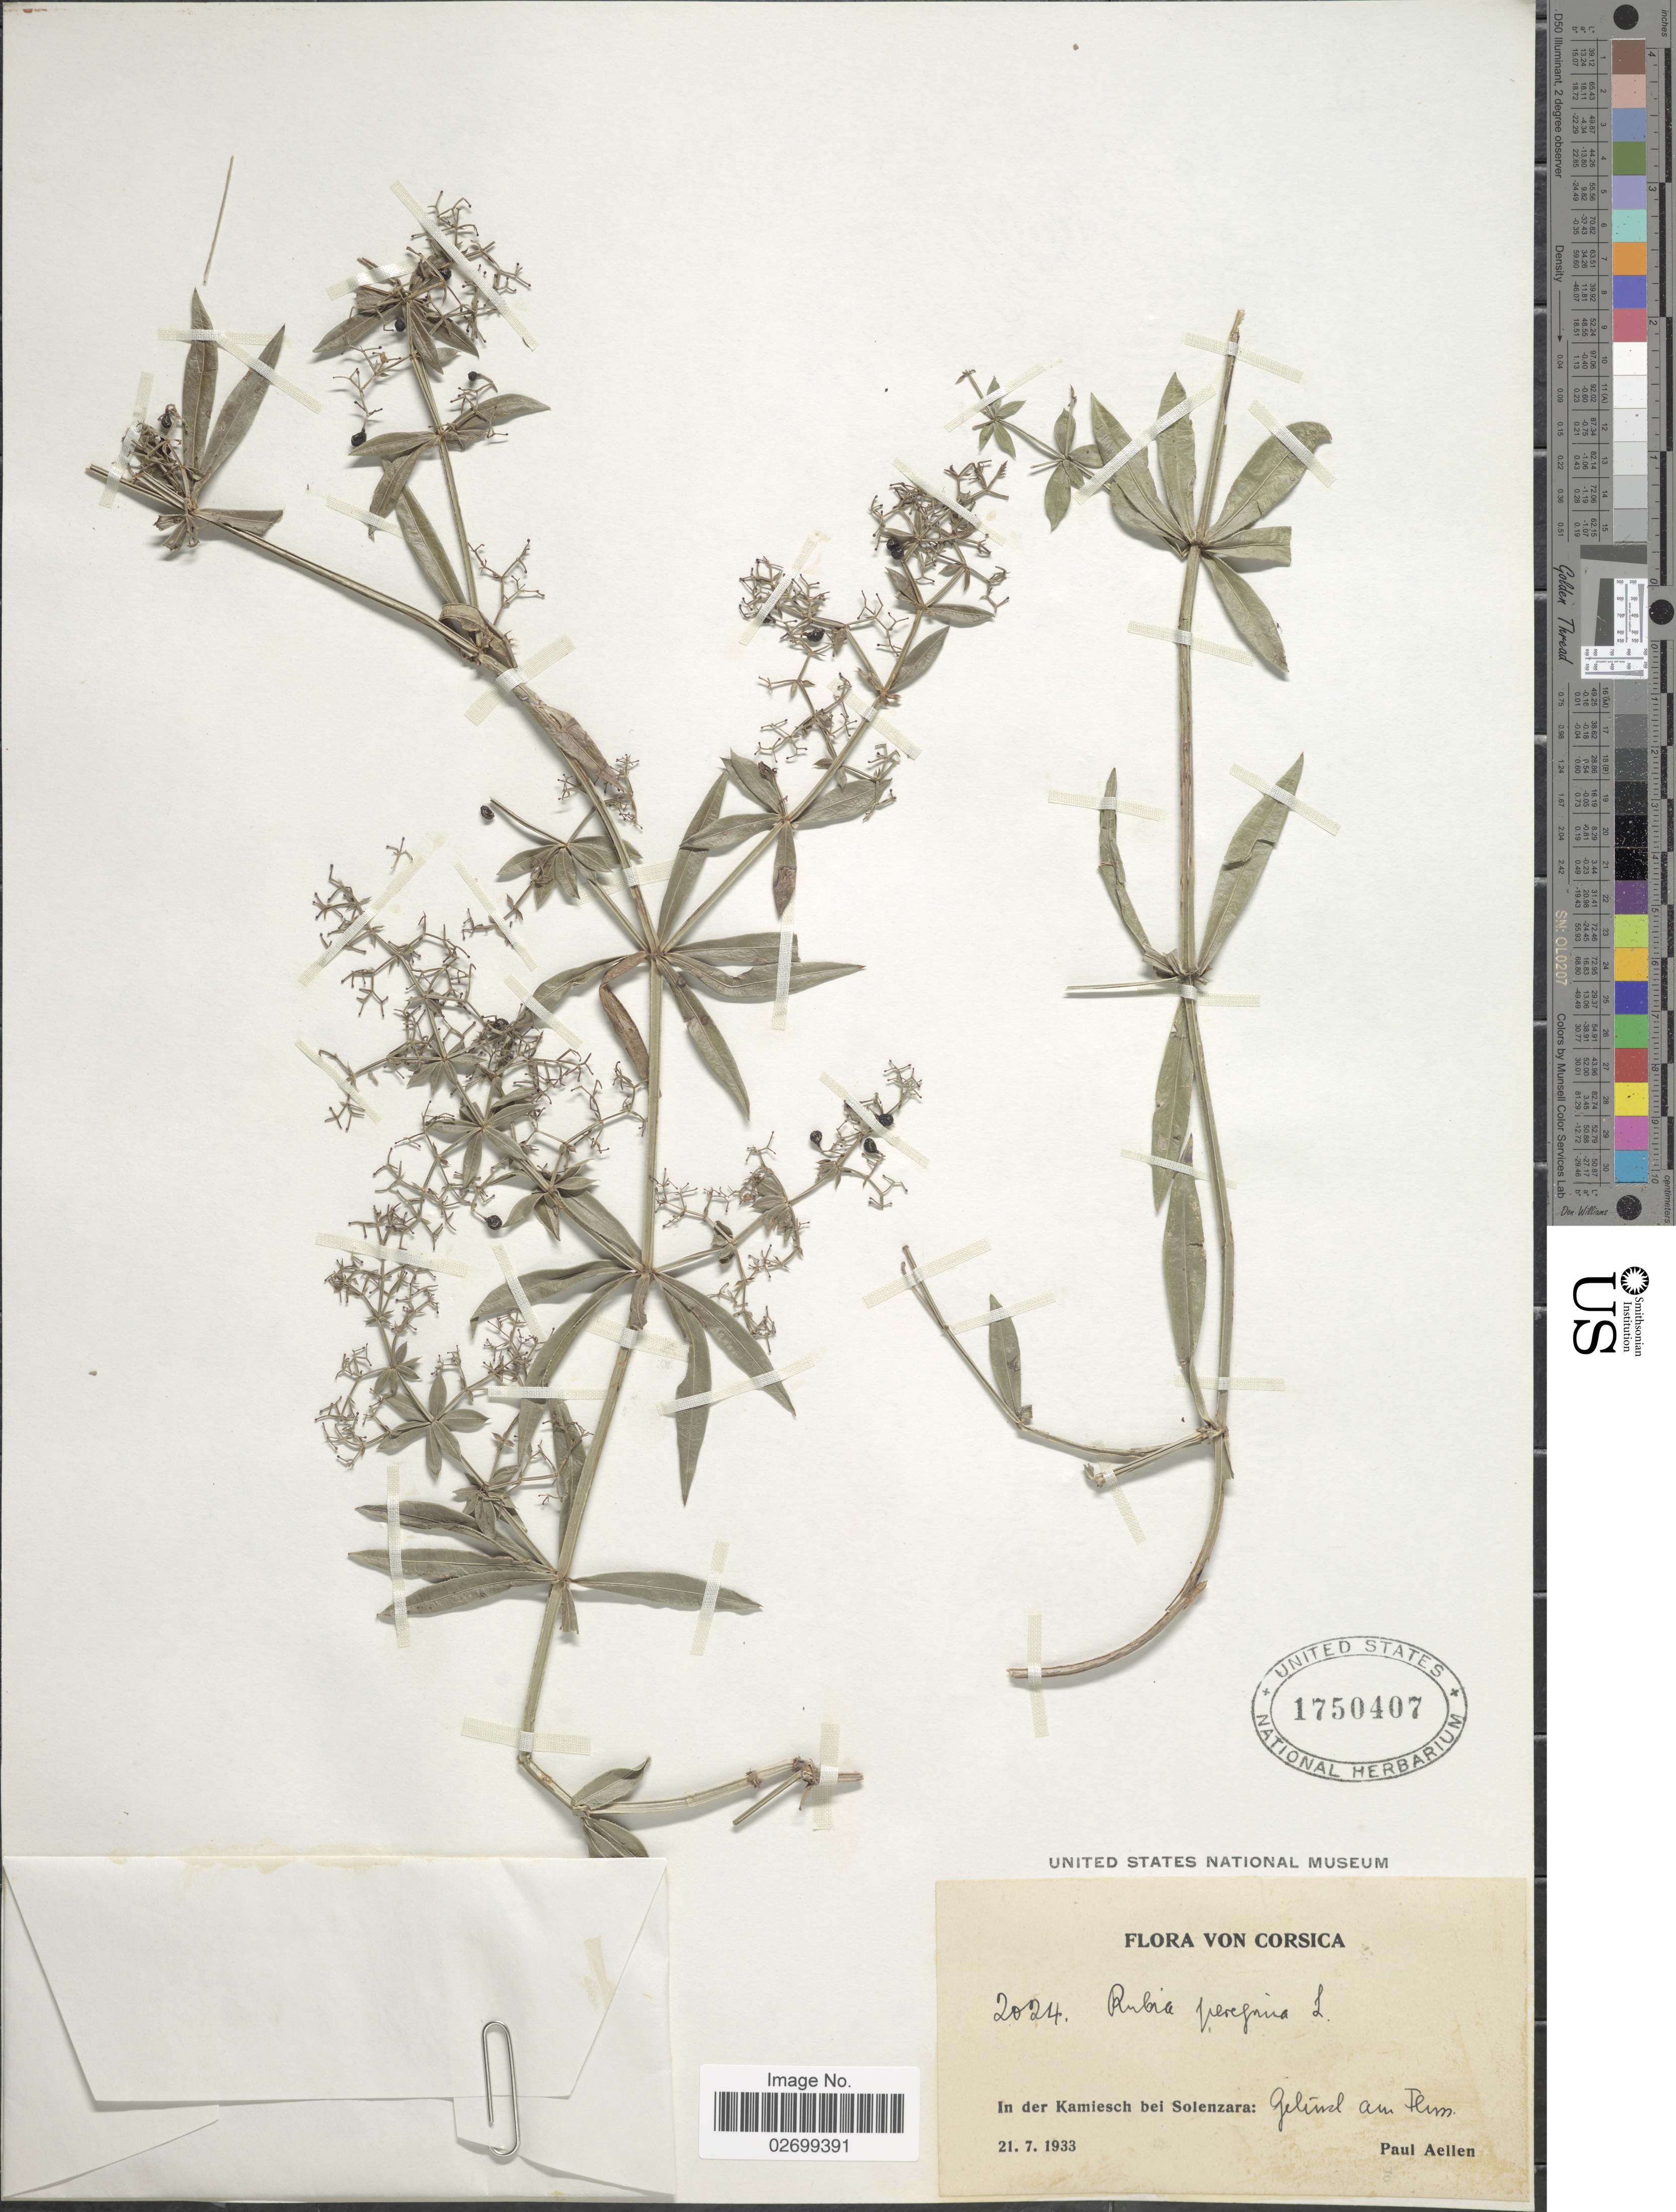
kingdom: Plantae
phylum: Tracheophyta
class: Magnoliopsida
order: Gentianales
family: Rubiaceae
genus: Rubia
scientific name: Rubia peregrina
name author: L.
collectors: P. Aellen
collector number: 2024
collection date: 1933-07-21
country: France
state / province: Corsica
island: Corse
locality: In der Kamiesch bei Solenzara, Gelinzl au Flum [unsure placement] [interpreted]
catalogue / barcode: US 1750407